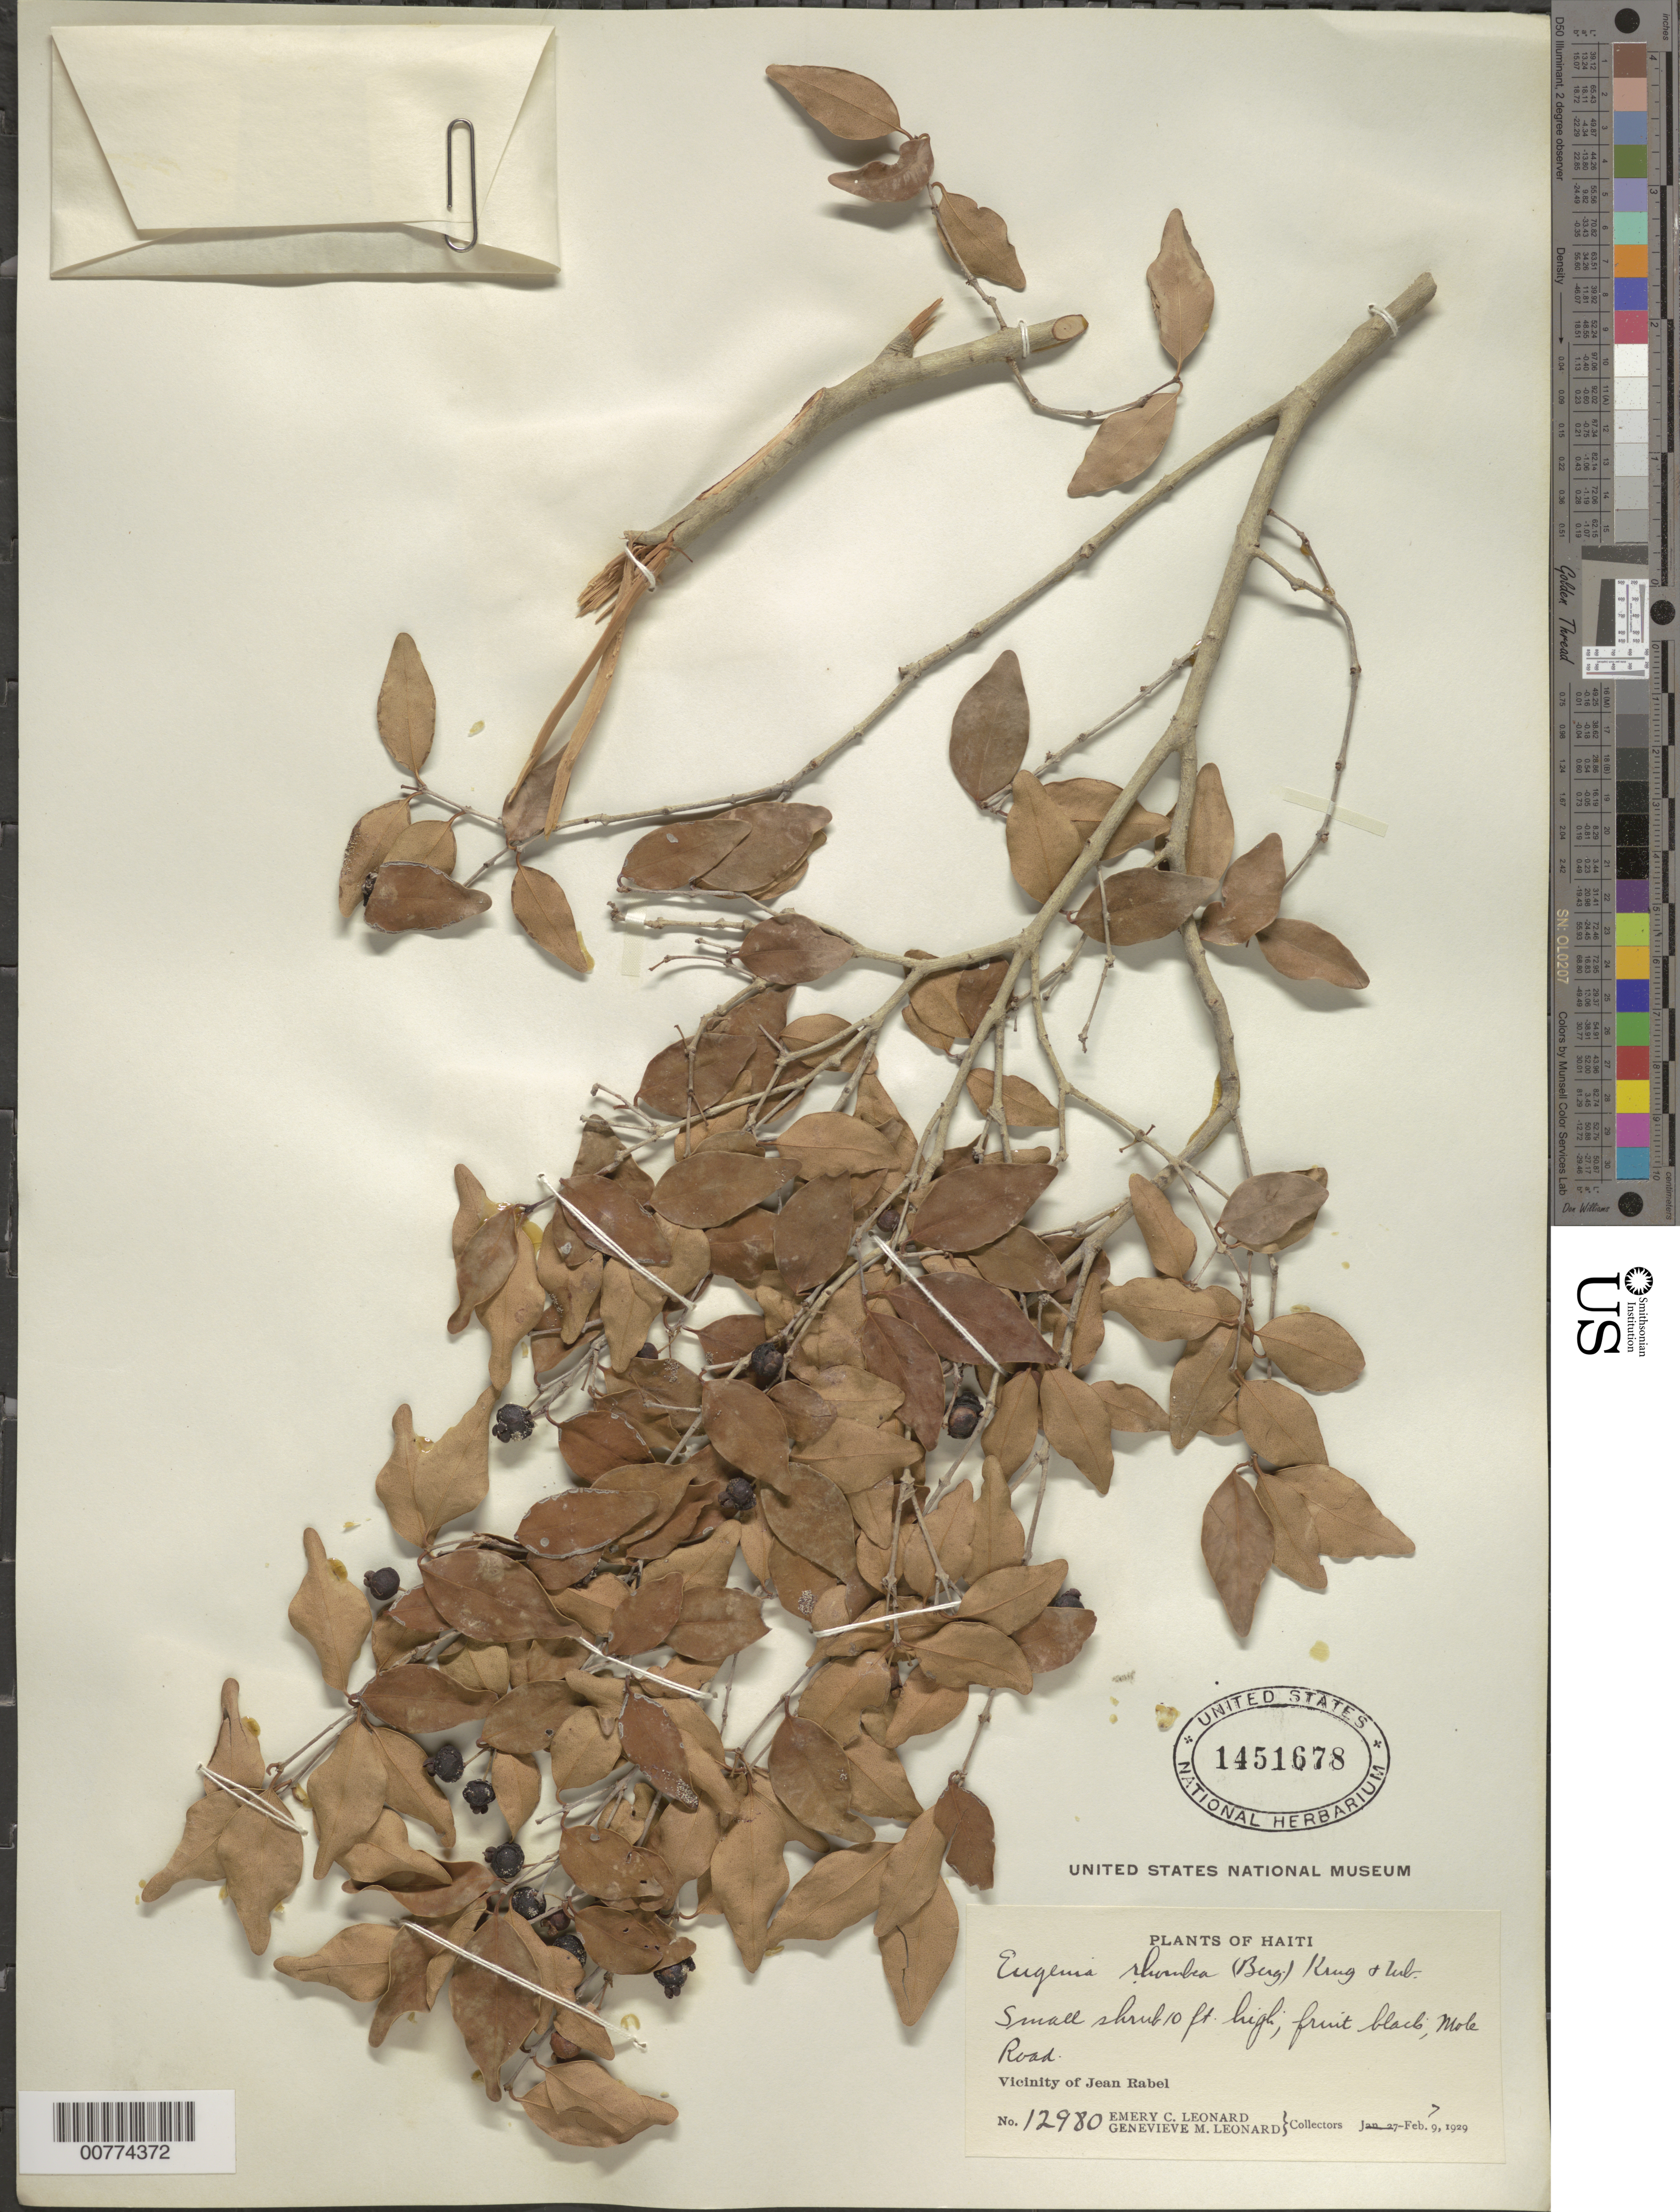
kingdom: Plantae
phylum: Tracheophyta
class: Magnoliopsida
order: Myrtales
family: Myrtaceae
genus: Eugenia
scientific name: Eugenia rhombea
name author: (O. Berg) Krug & Urb.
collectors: E. C. Leonard & G. M. Leonard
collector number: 12980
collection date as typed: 07 Feb 1929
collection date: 1929-02-07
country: Haiti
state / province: Nord-Ouest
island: Hispaniola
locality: Vicinity of Jean Rabel, Mole Road.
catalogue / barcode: US 1451678